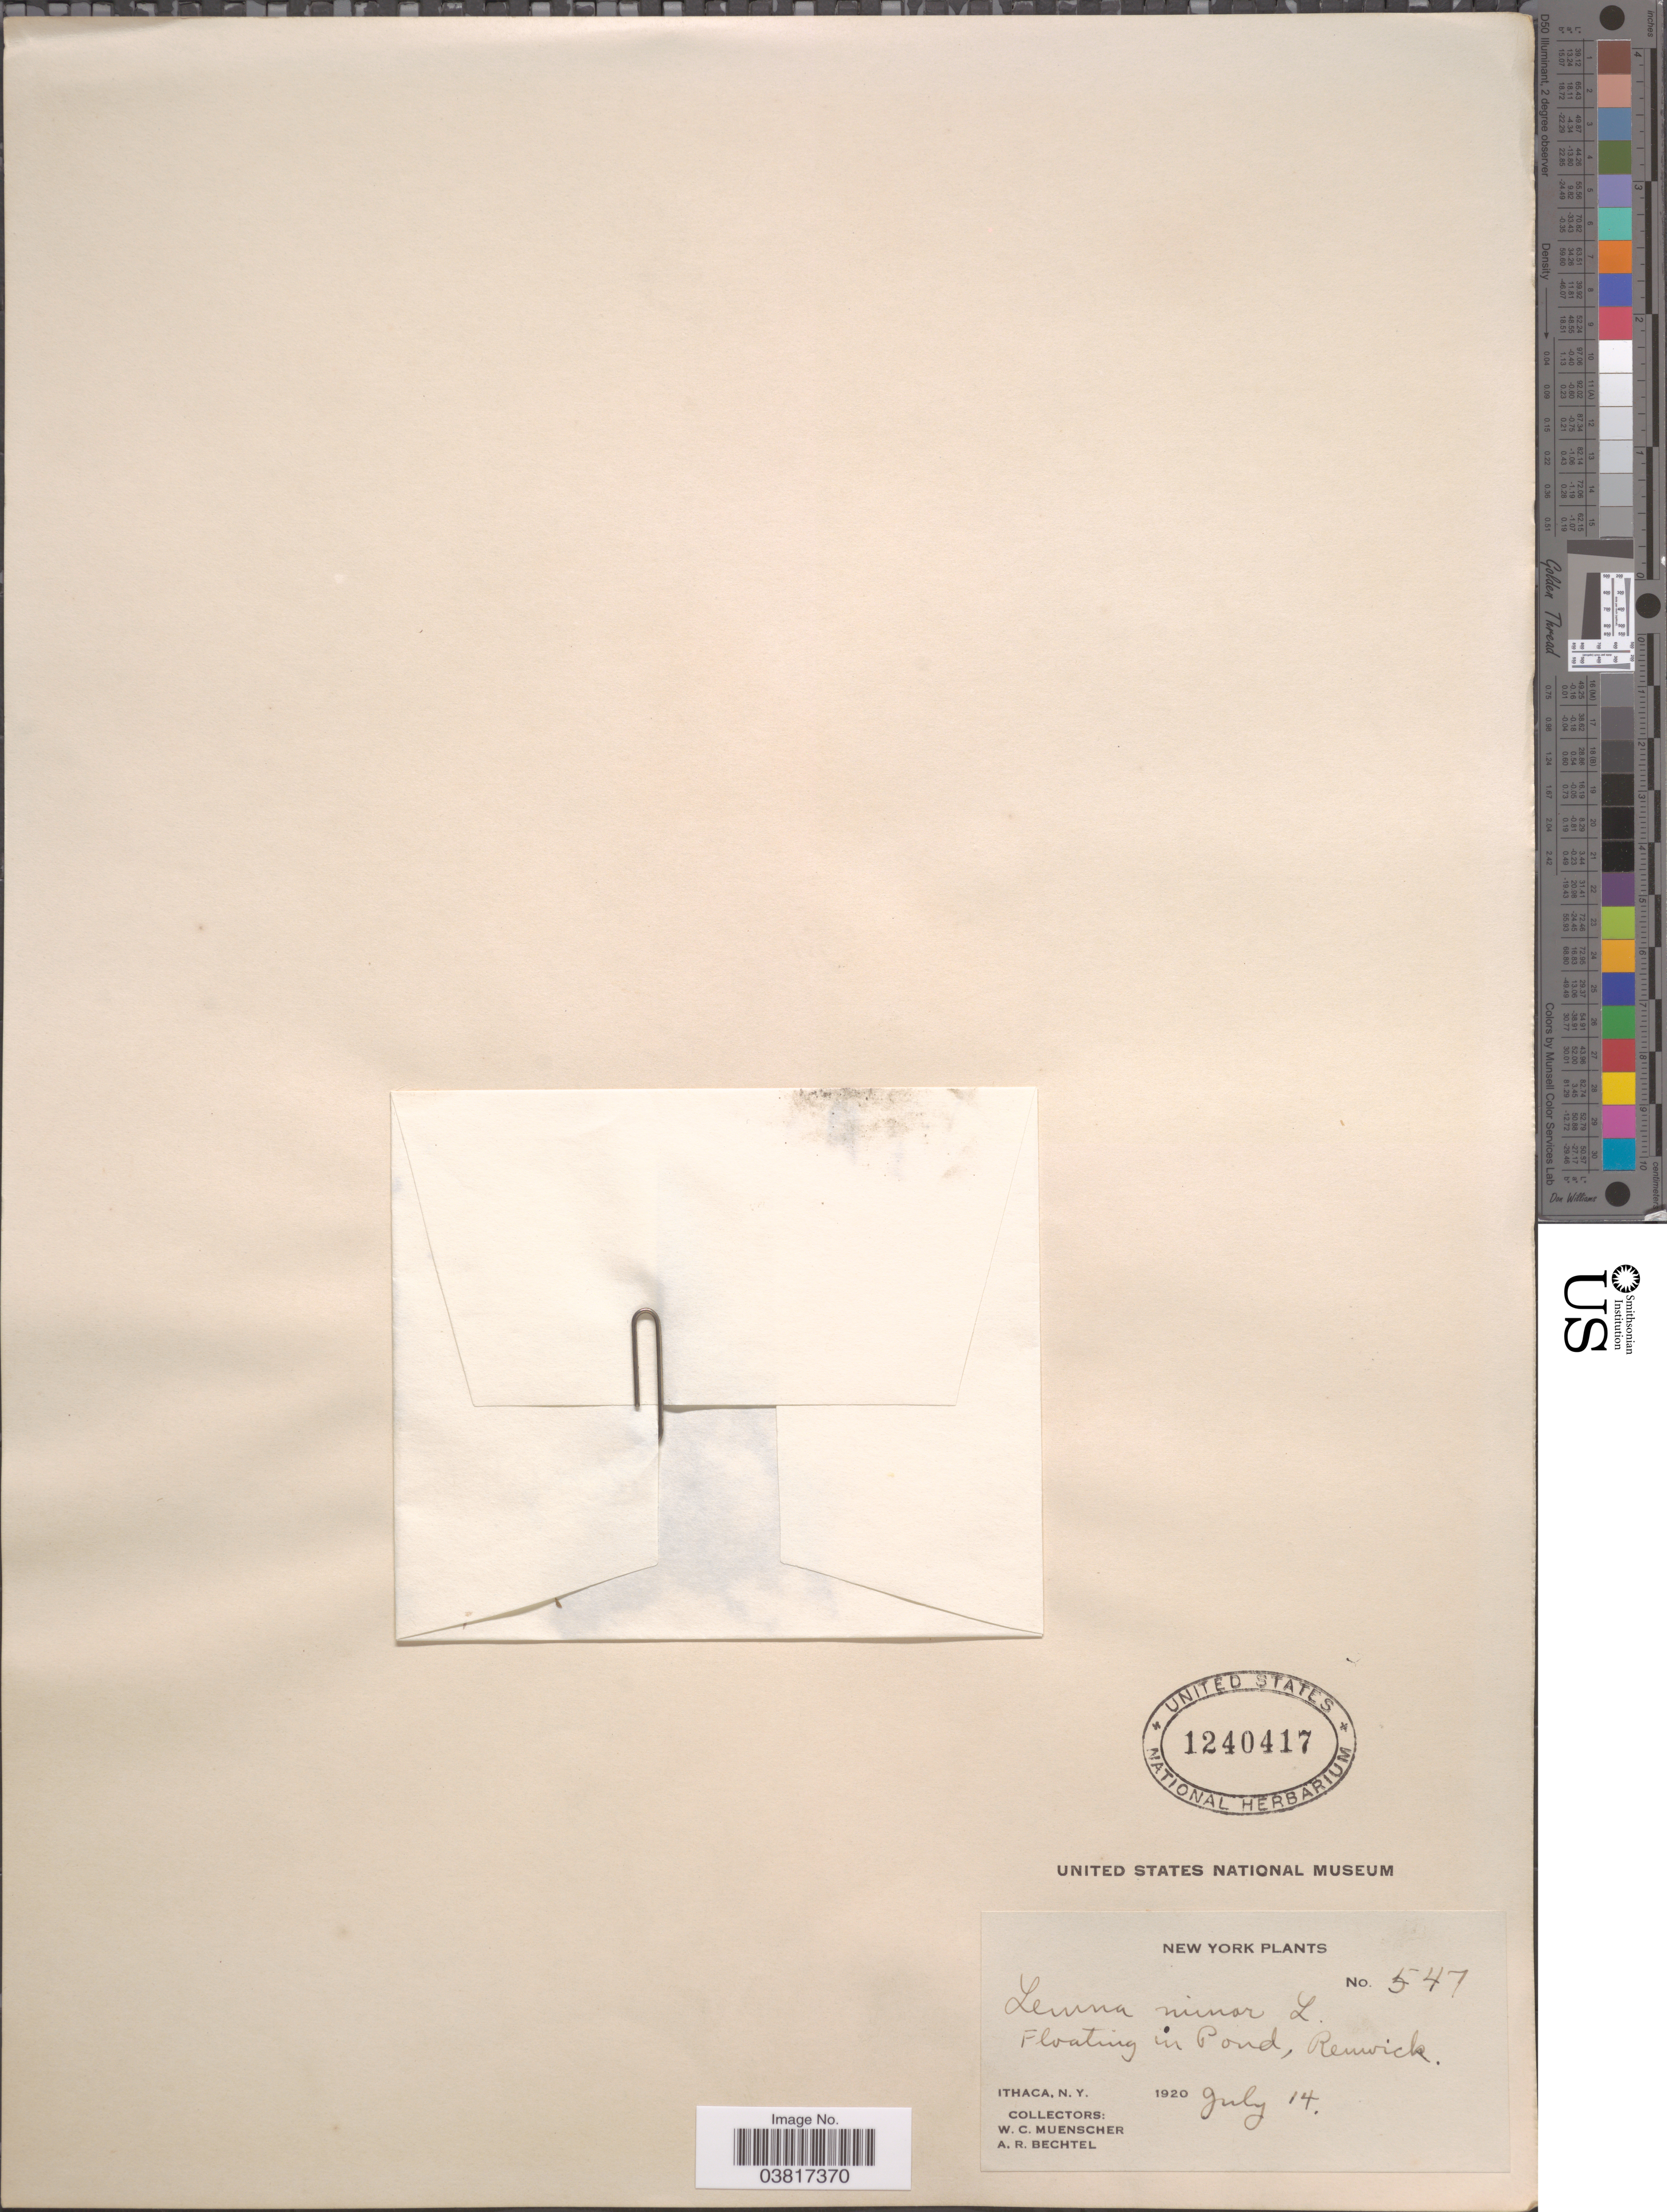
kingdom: Plantae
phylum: Tracheophyta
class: Liliopsida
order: Alismatales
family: Araceae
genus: Lemna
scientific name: Lemna minor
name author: L.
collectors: W. Muenscher & A. Bechtel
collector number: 547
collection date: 1920-07-14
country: United States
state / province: New York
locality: Floating in Pond, Renwick. Ithaca.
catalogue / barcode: US 1240417